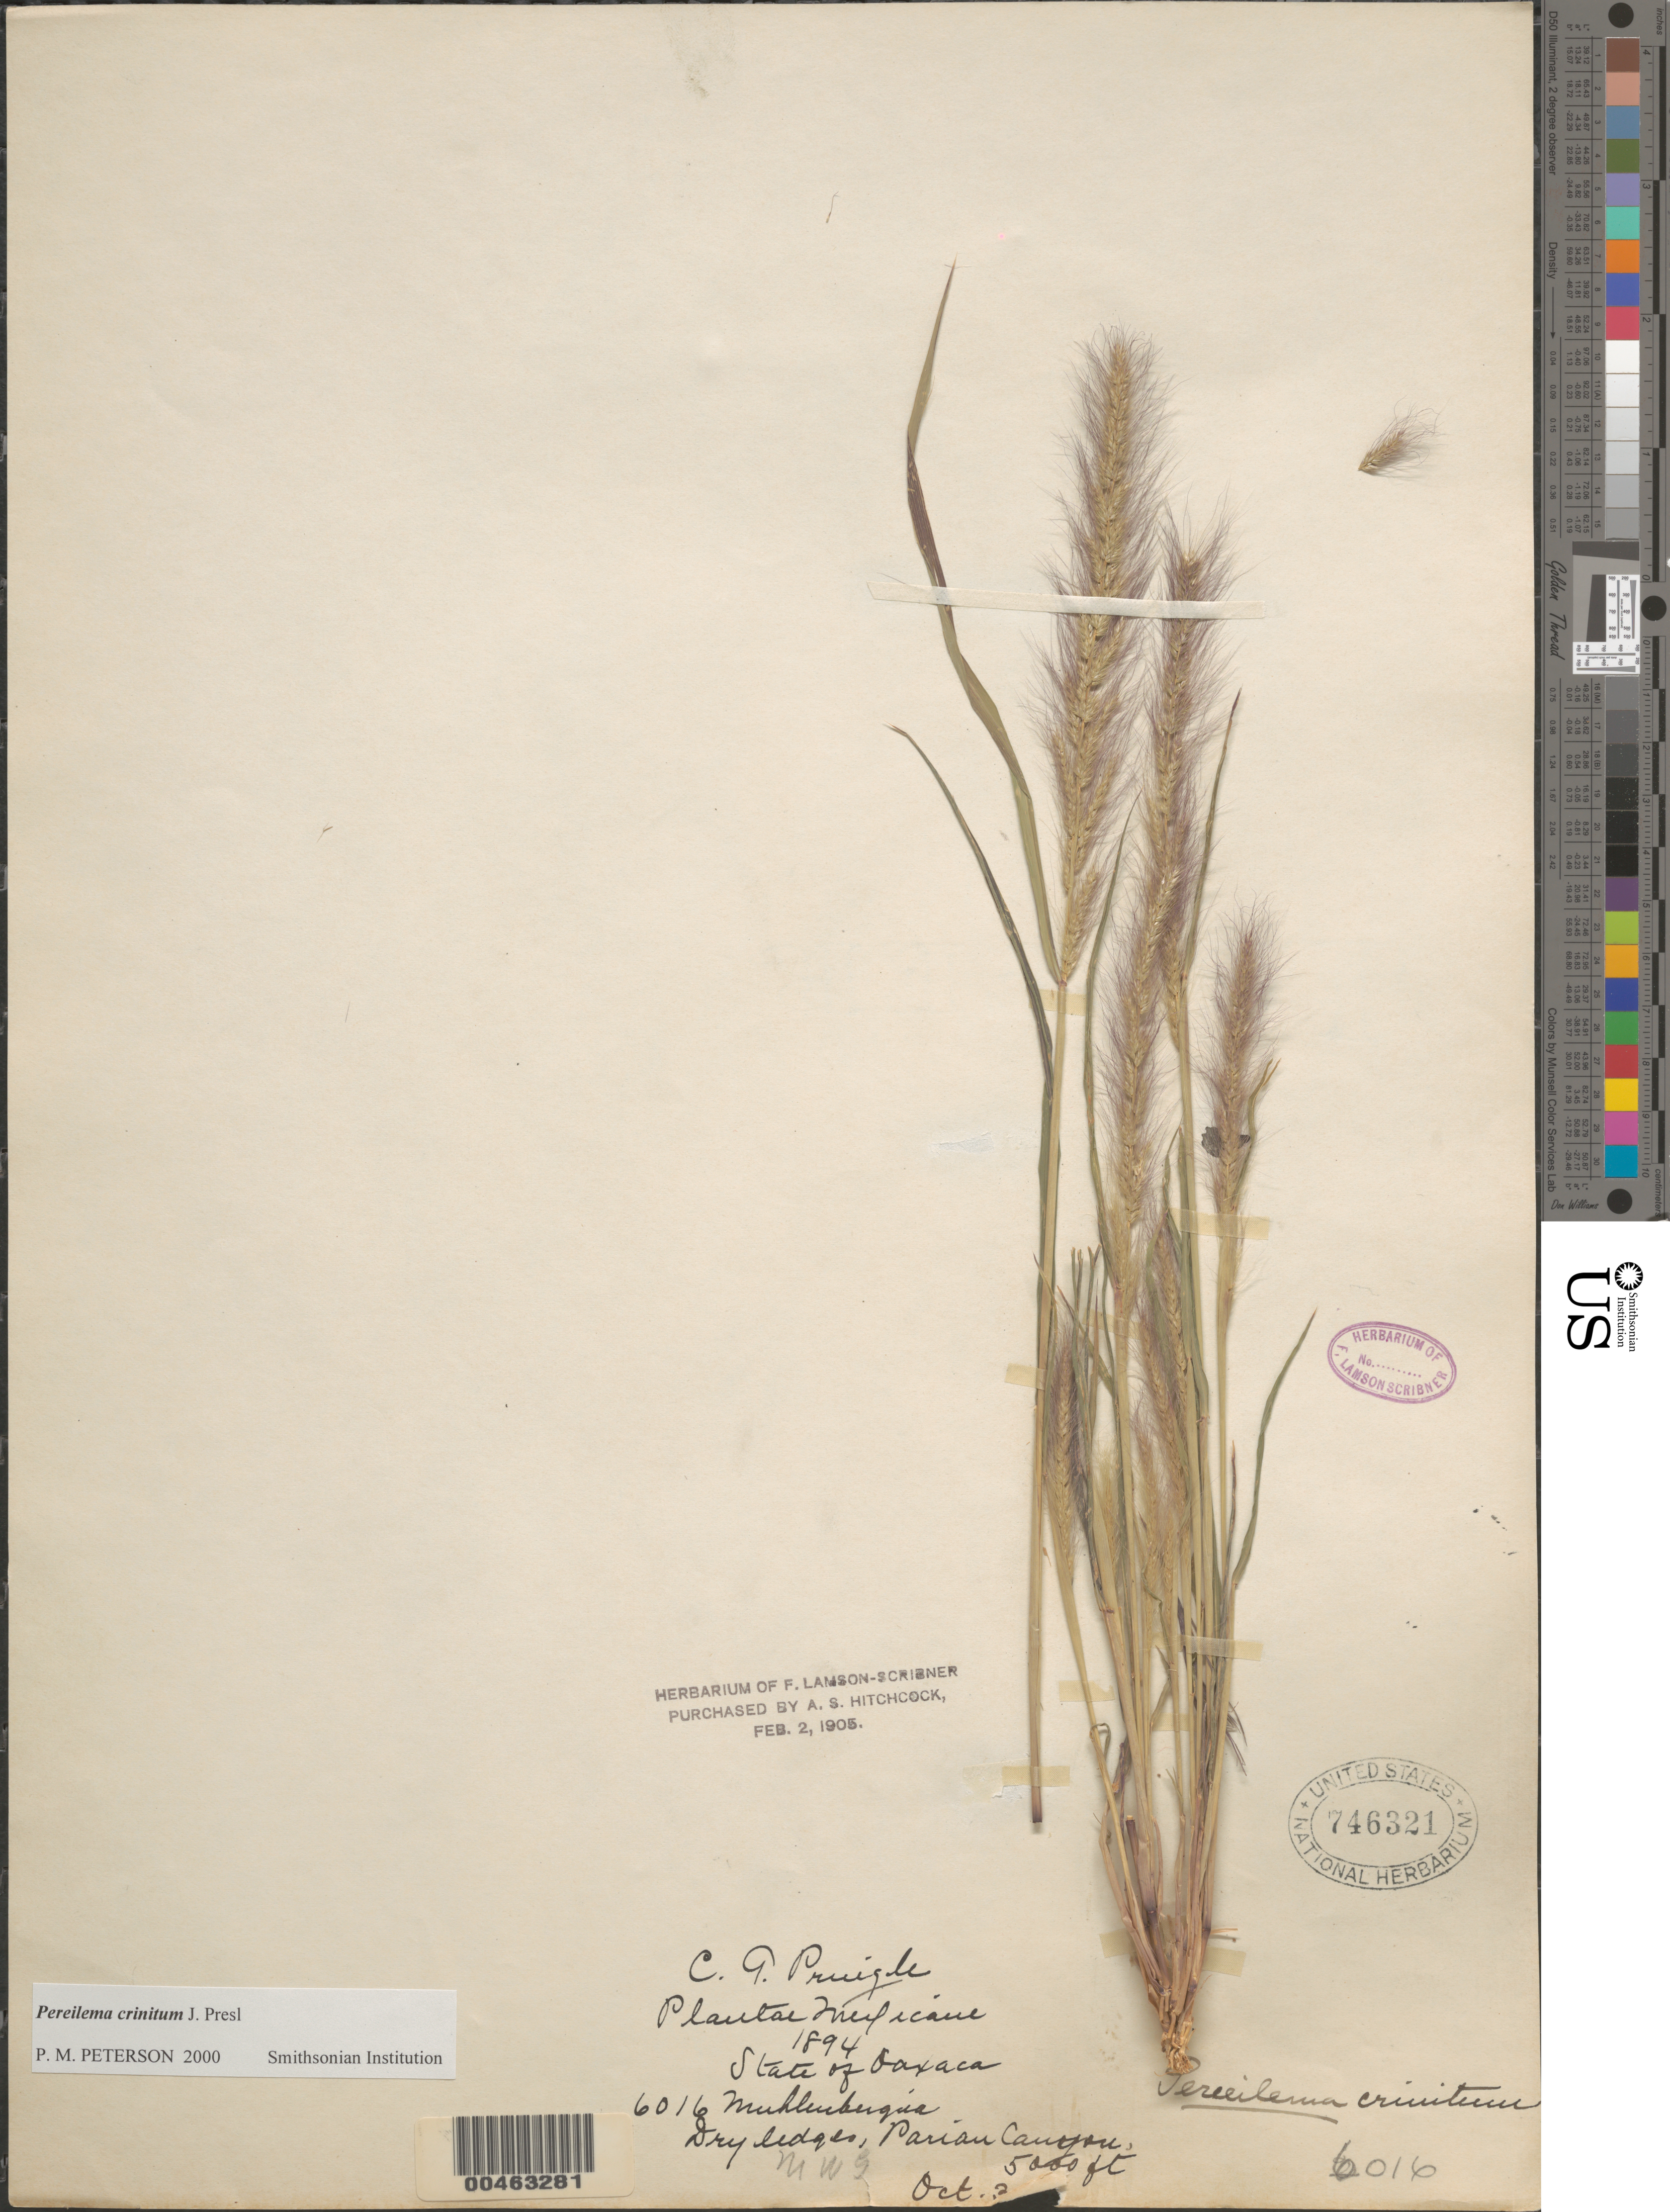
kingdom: Plantae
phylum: Tracheophyta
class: Liliopsida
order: Poales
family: Poaceae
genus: Pereilema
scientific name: Pereilema crinitum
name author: J. Presl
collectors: C. G. Pringle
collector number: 6016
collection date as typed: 1894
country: Mexico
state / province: Oaxaca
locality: Parian Canyon, Muhlenbergia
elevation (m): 1524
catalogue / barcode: US 746321